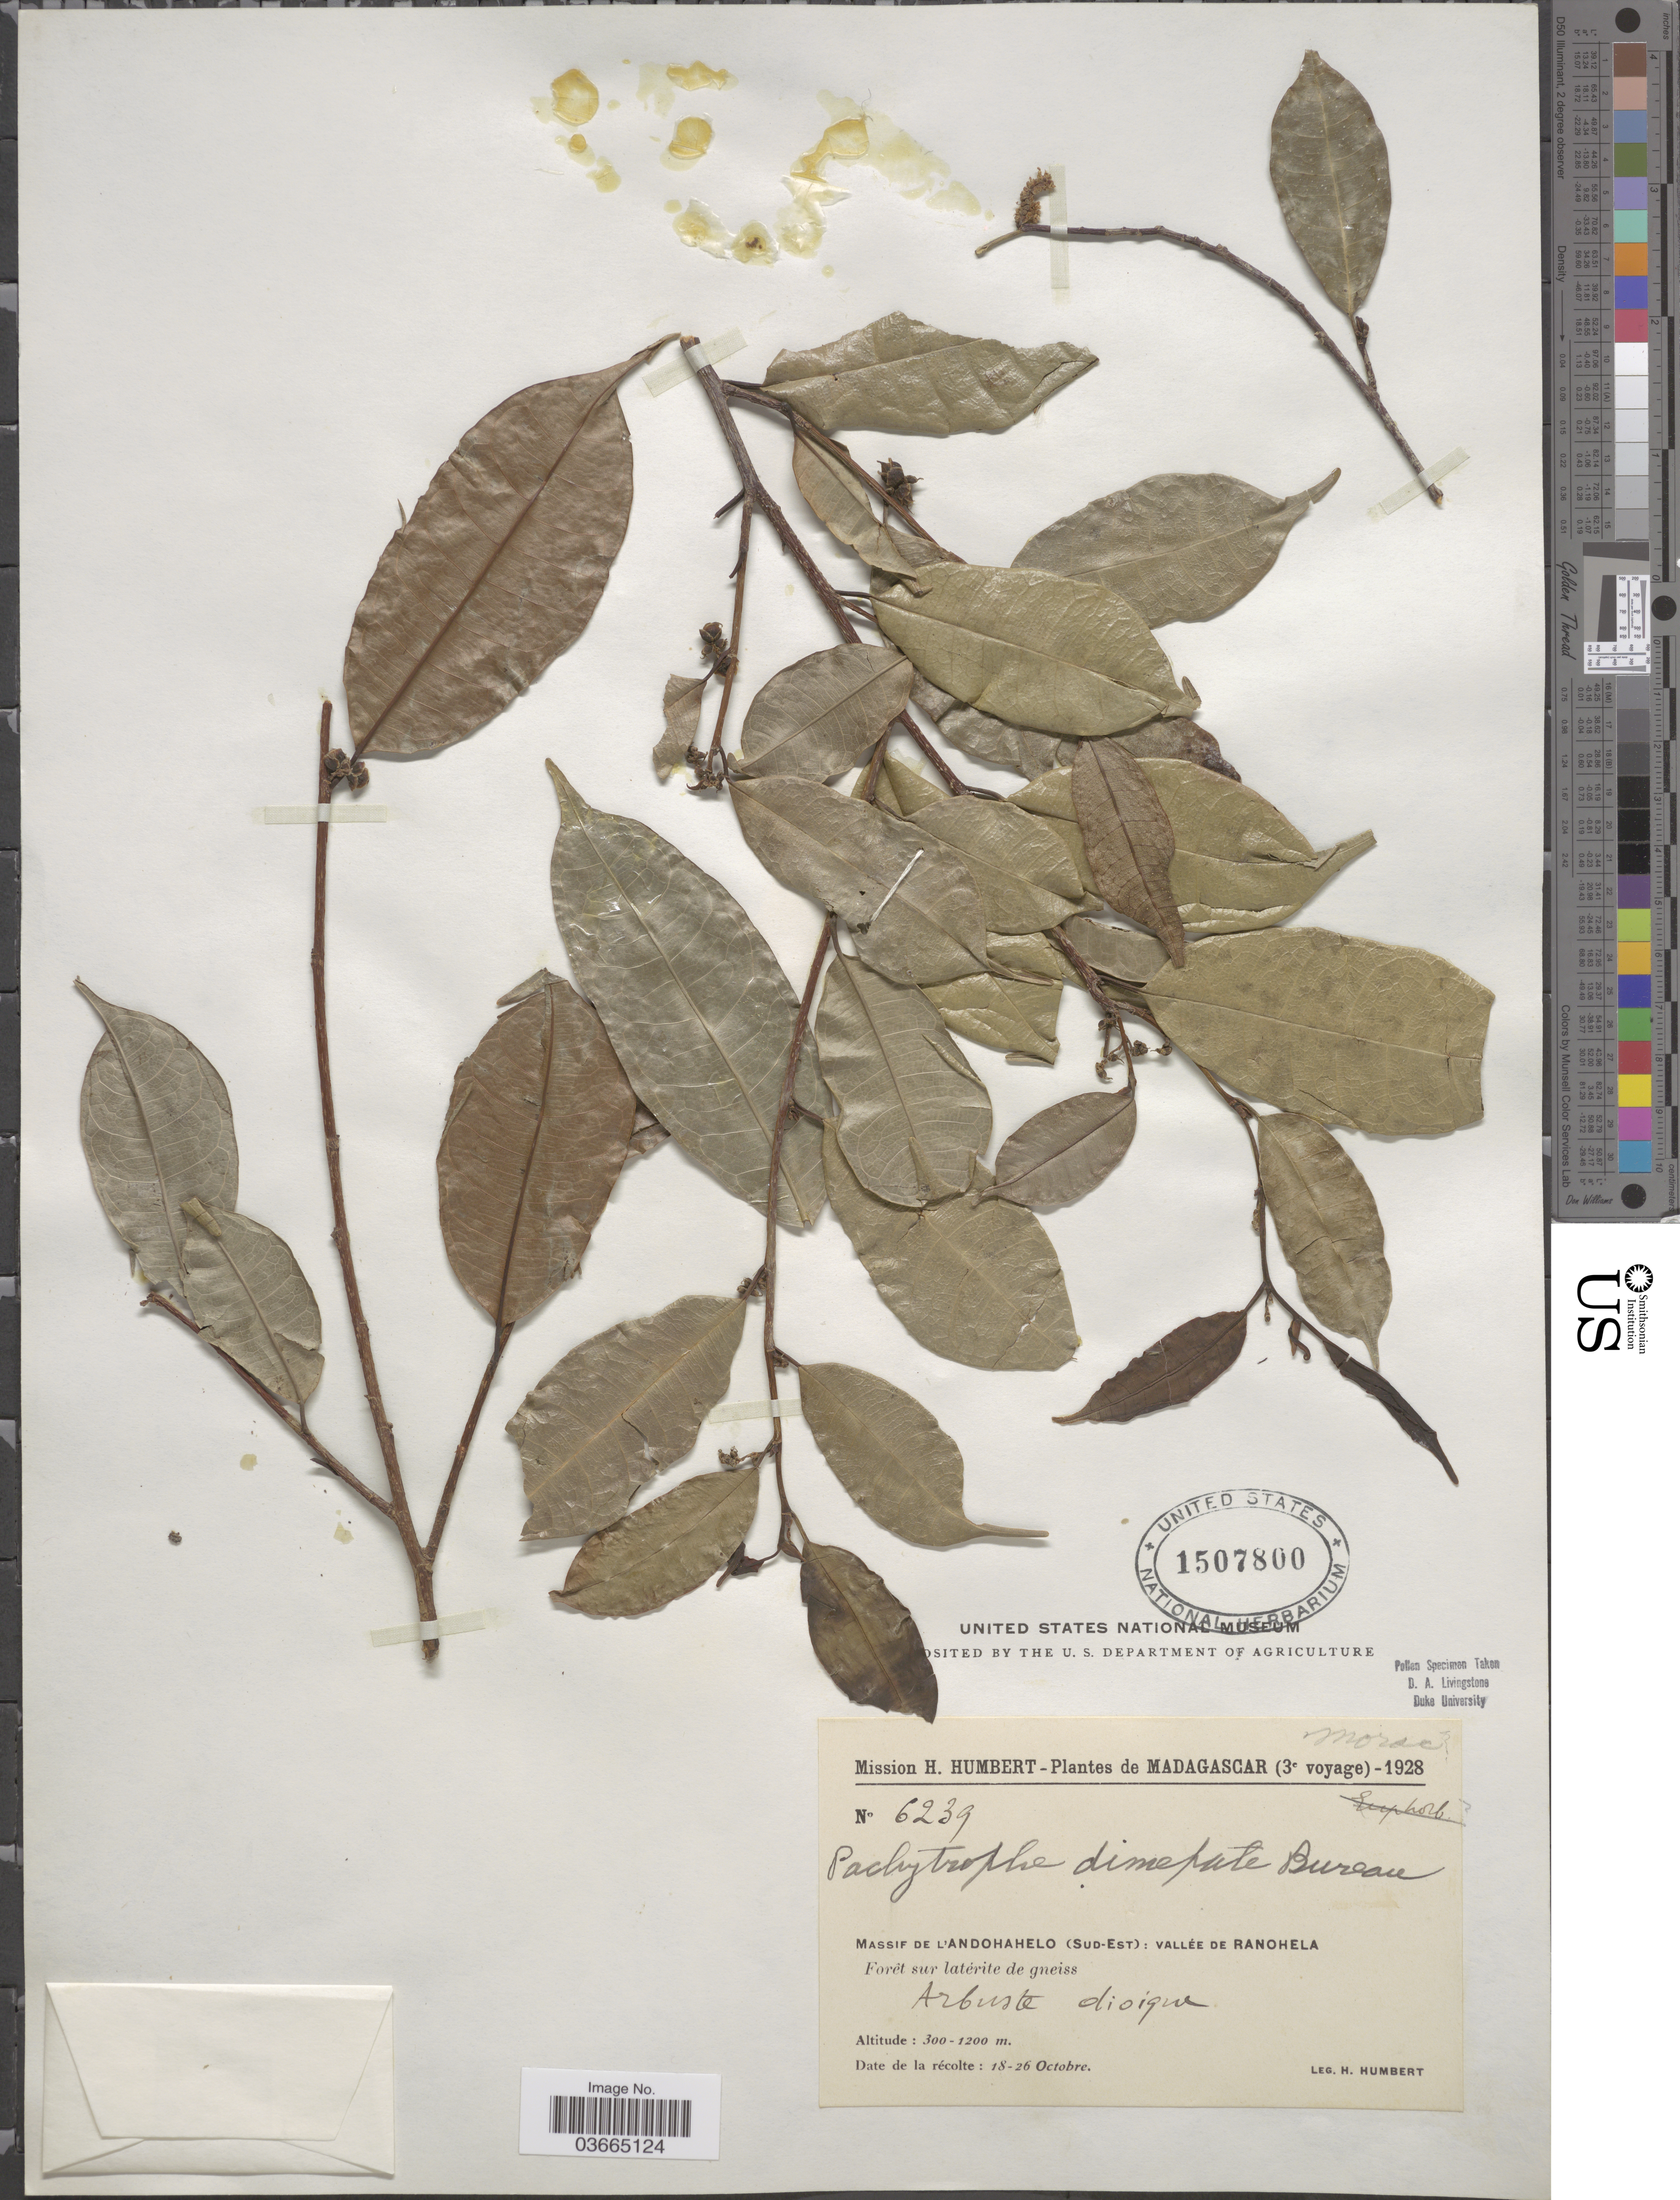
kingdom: Plantae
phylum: Tracheophyta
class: Magnoliopsida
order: Rosales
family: Moraceae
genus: Ampalis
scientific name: Ampalis dimepate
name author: (Bureau) E. M. Gardner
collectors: H. Humbert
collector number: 6239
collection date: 1928-10-18/1928-10-26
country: Madagascar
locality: Massif de L'Andohahelo (Sud-Est): Vallée de Ranohela.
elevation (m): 300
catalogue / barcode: US 1507800